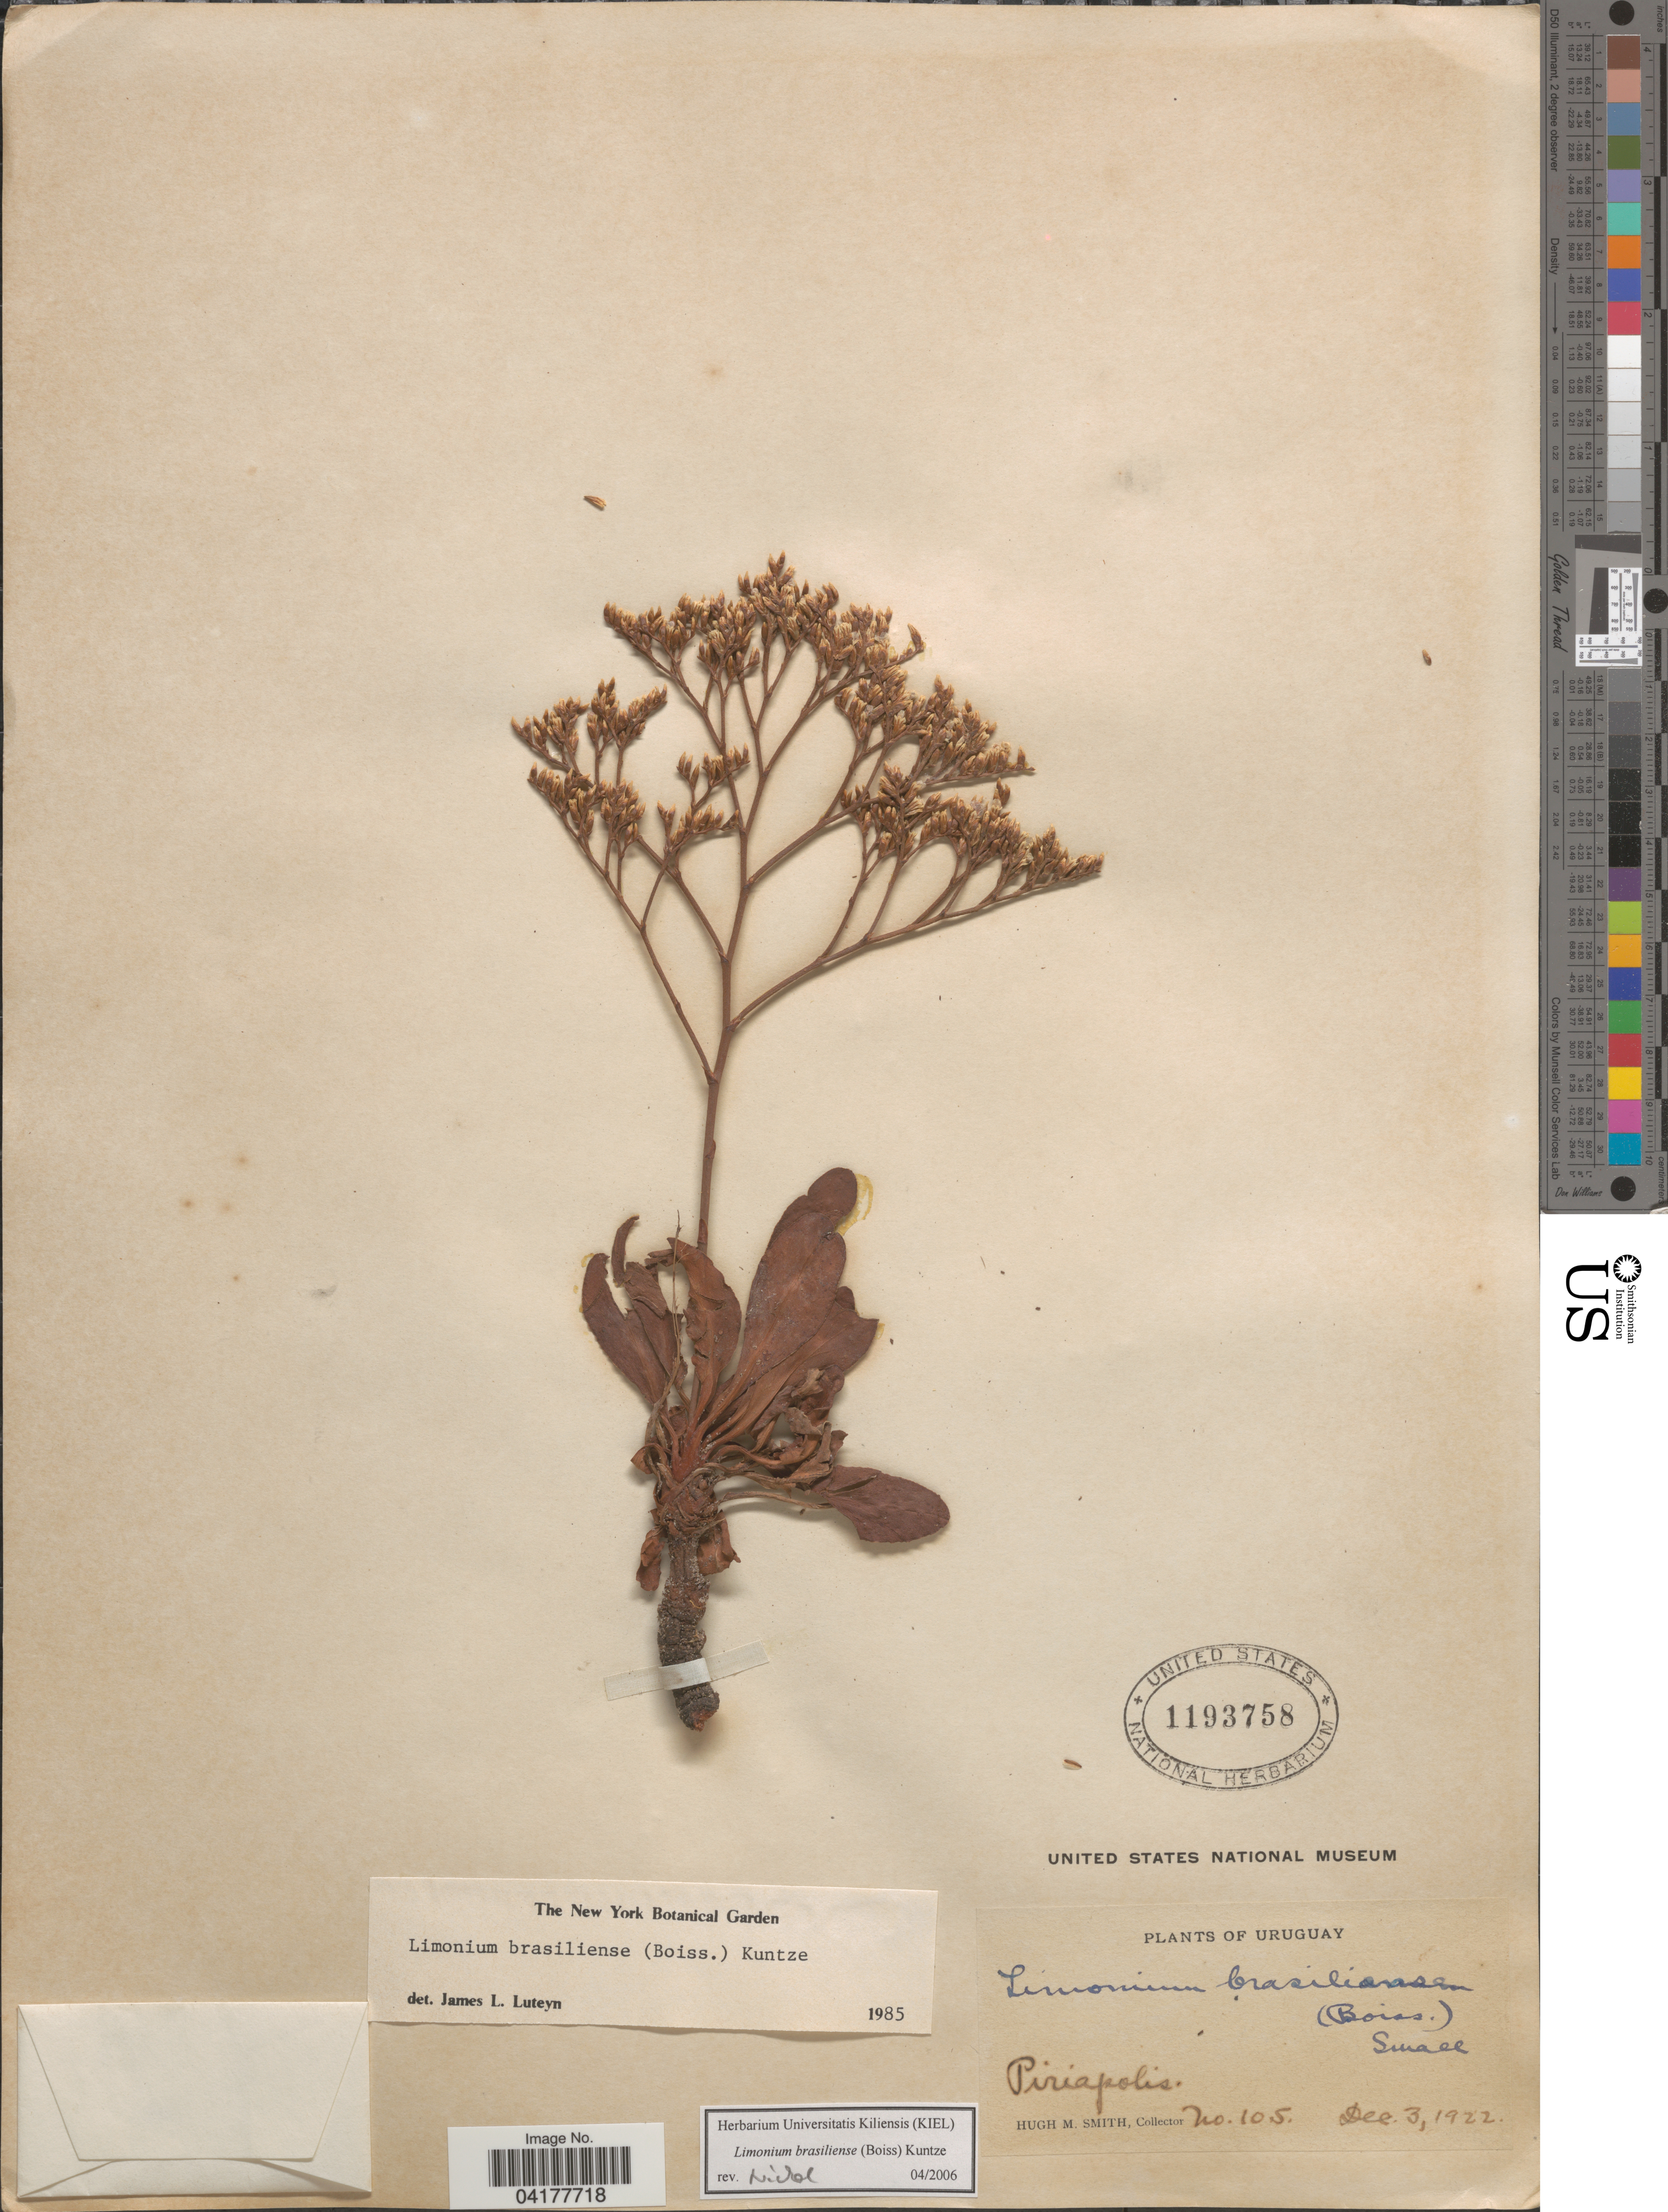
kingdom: Plantae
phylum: Tracheophyta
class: Magnoliopsida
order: Caryophyllales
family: Plumbaginaceae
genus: Limonium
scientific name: Limonium brasiliense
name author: (Boiss.) Kuntze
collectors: H. M. Smith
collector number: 105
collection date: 1922-12-03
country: Uruguay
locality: Piriapolis.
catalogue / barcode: US 1193758